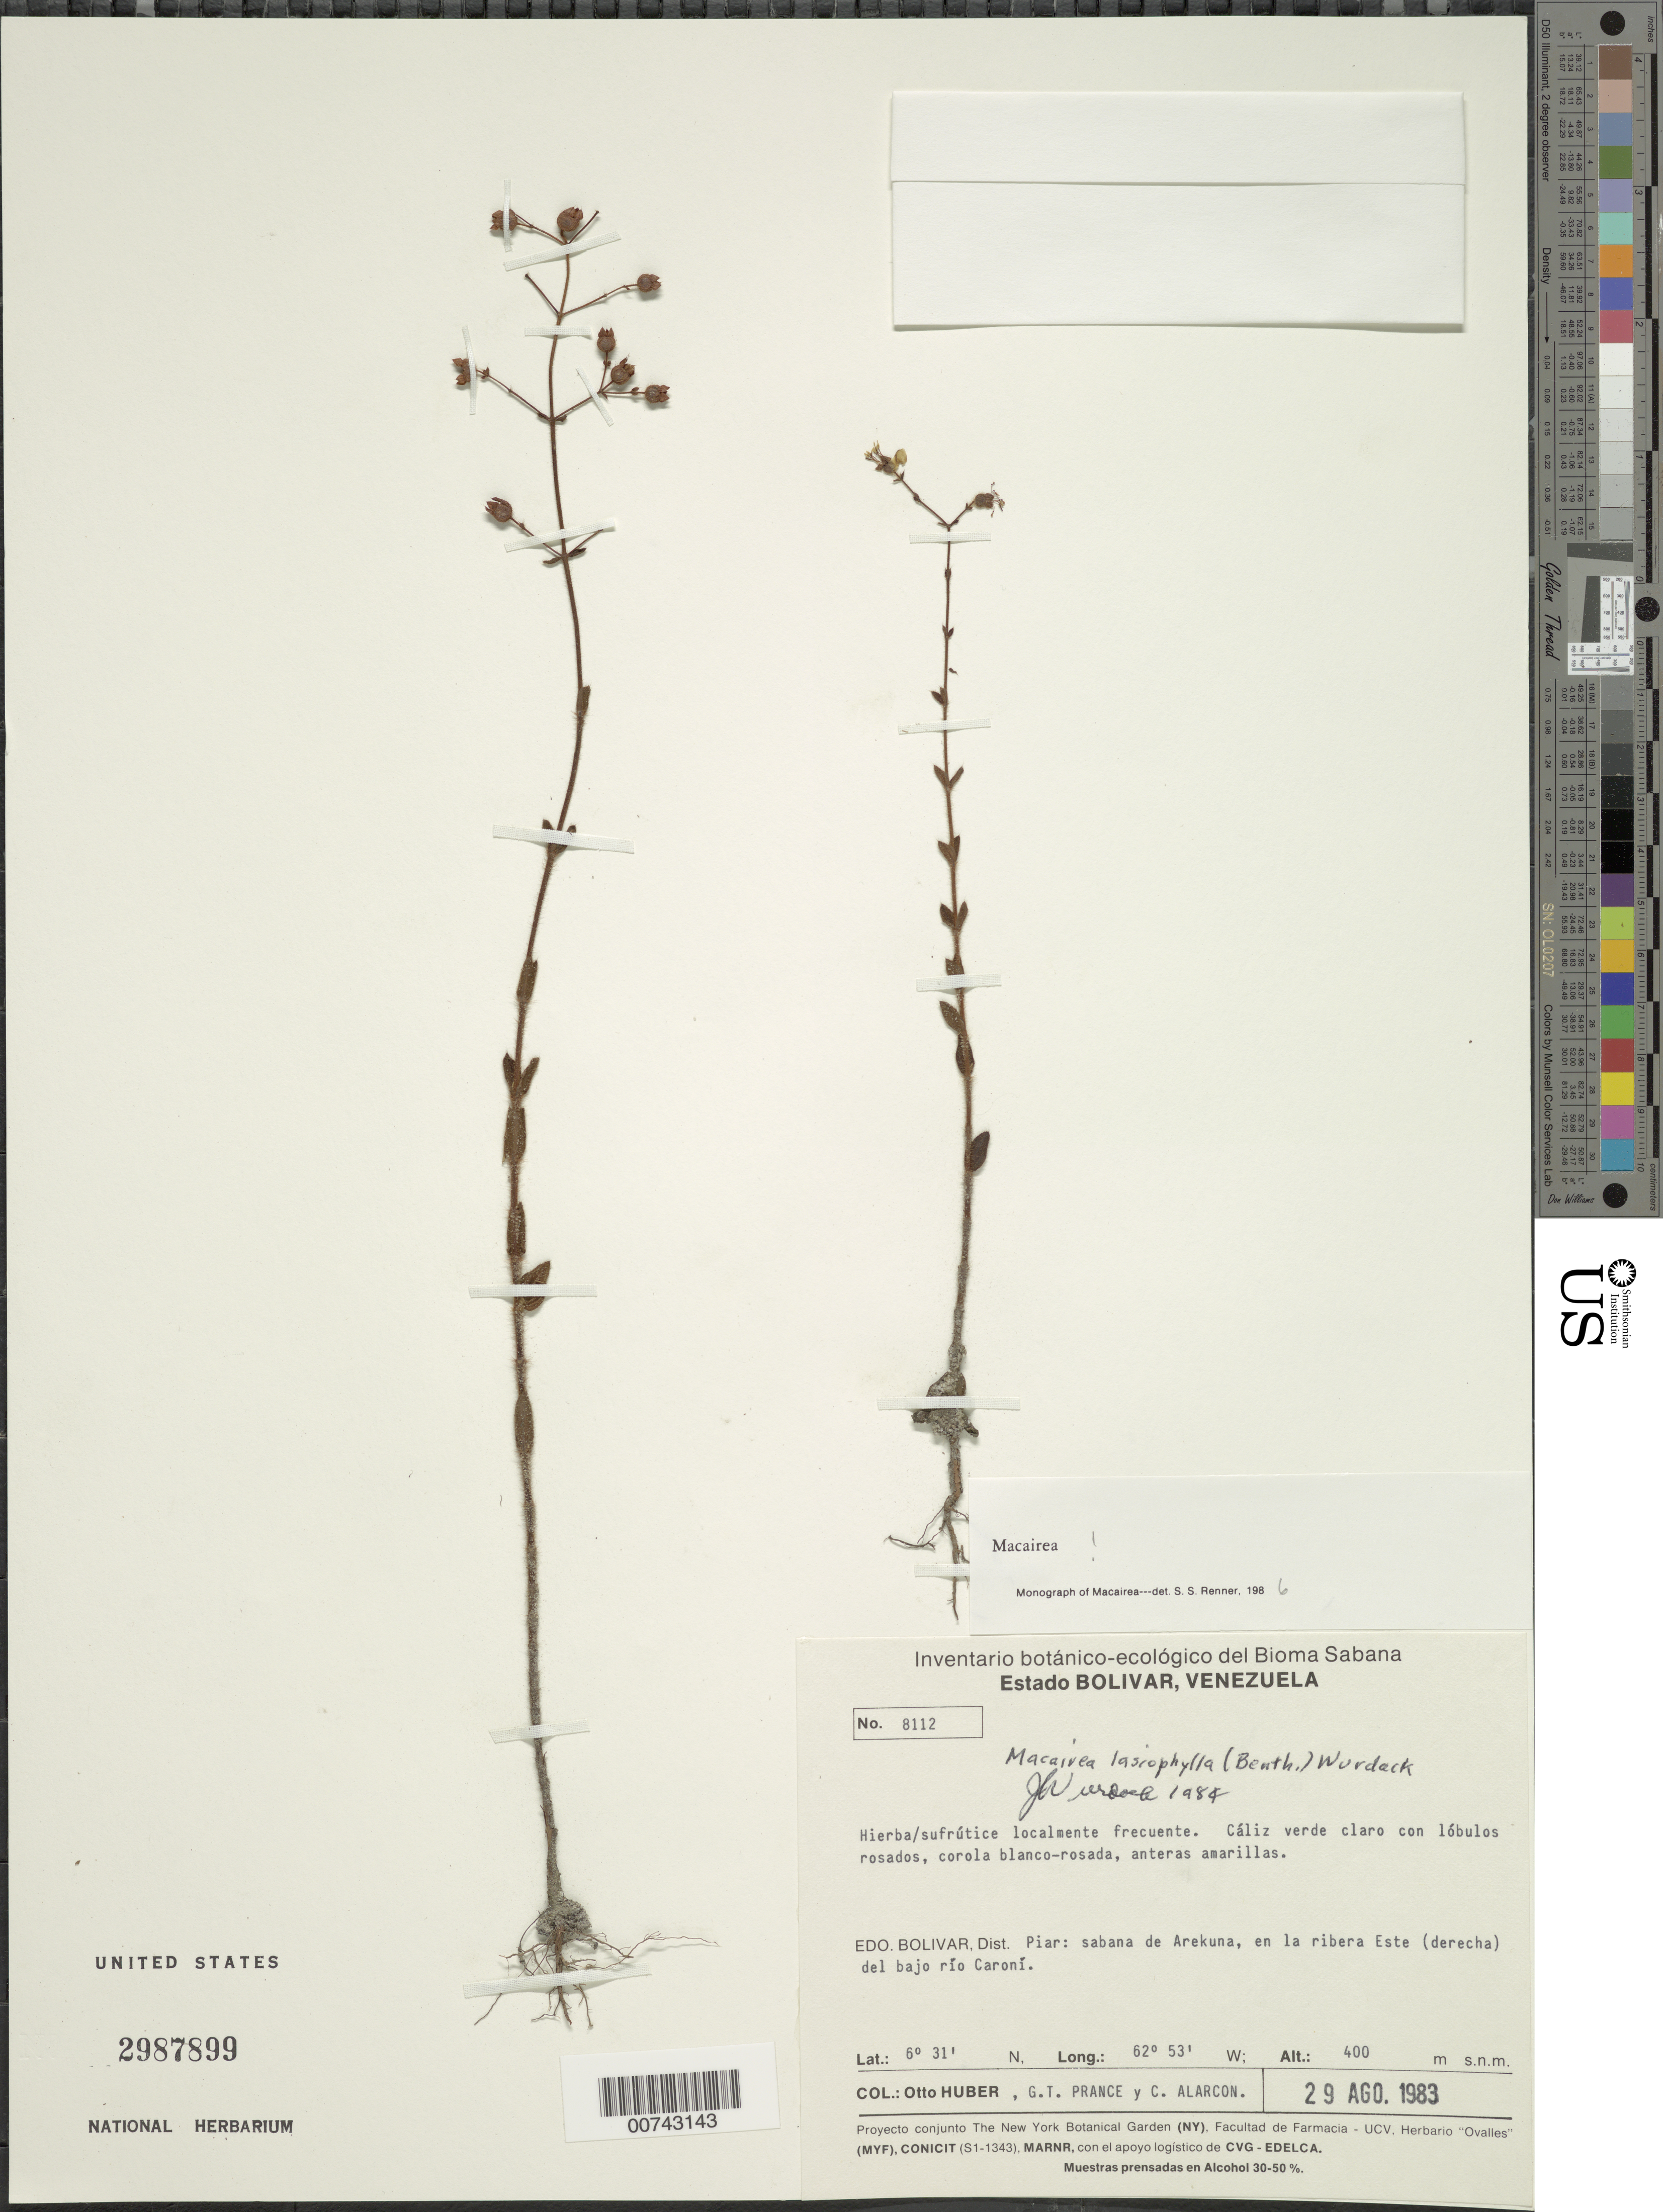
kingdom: Plantae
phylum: Tracheophyta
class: Magnoliopsida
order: Myrtales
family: Melastomataceae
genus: Macairea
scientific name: Macairea lasiophylla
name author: (Benth.) Wurdack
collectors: O. Huber, G. T. Prance & C. Alarcon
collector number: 8112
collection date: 1983-08-29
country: Venezuela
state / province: Bolivar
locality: Dist. Piar: sabana de Arekuna, en la ribera Este (derecha) del bajo río Caroní.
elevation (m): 400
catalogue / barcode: US 2987899